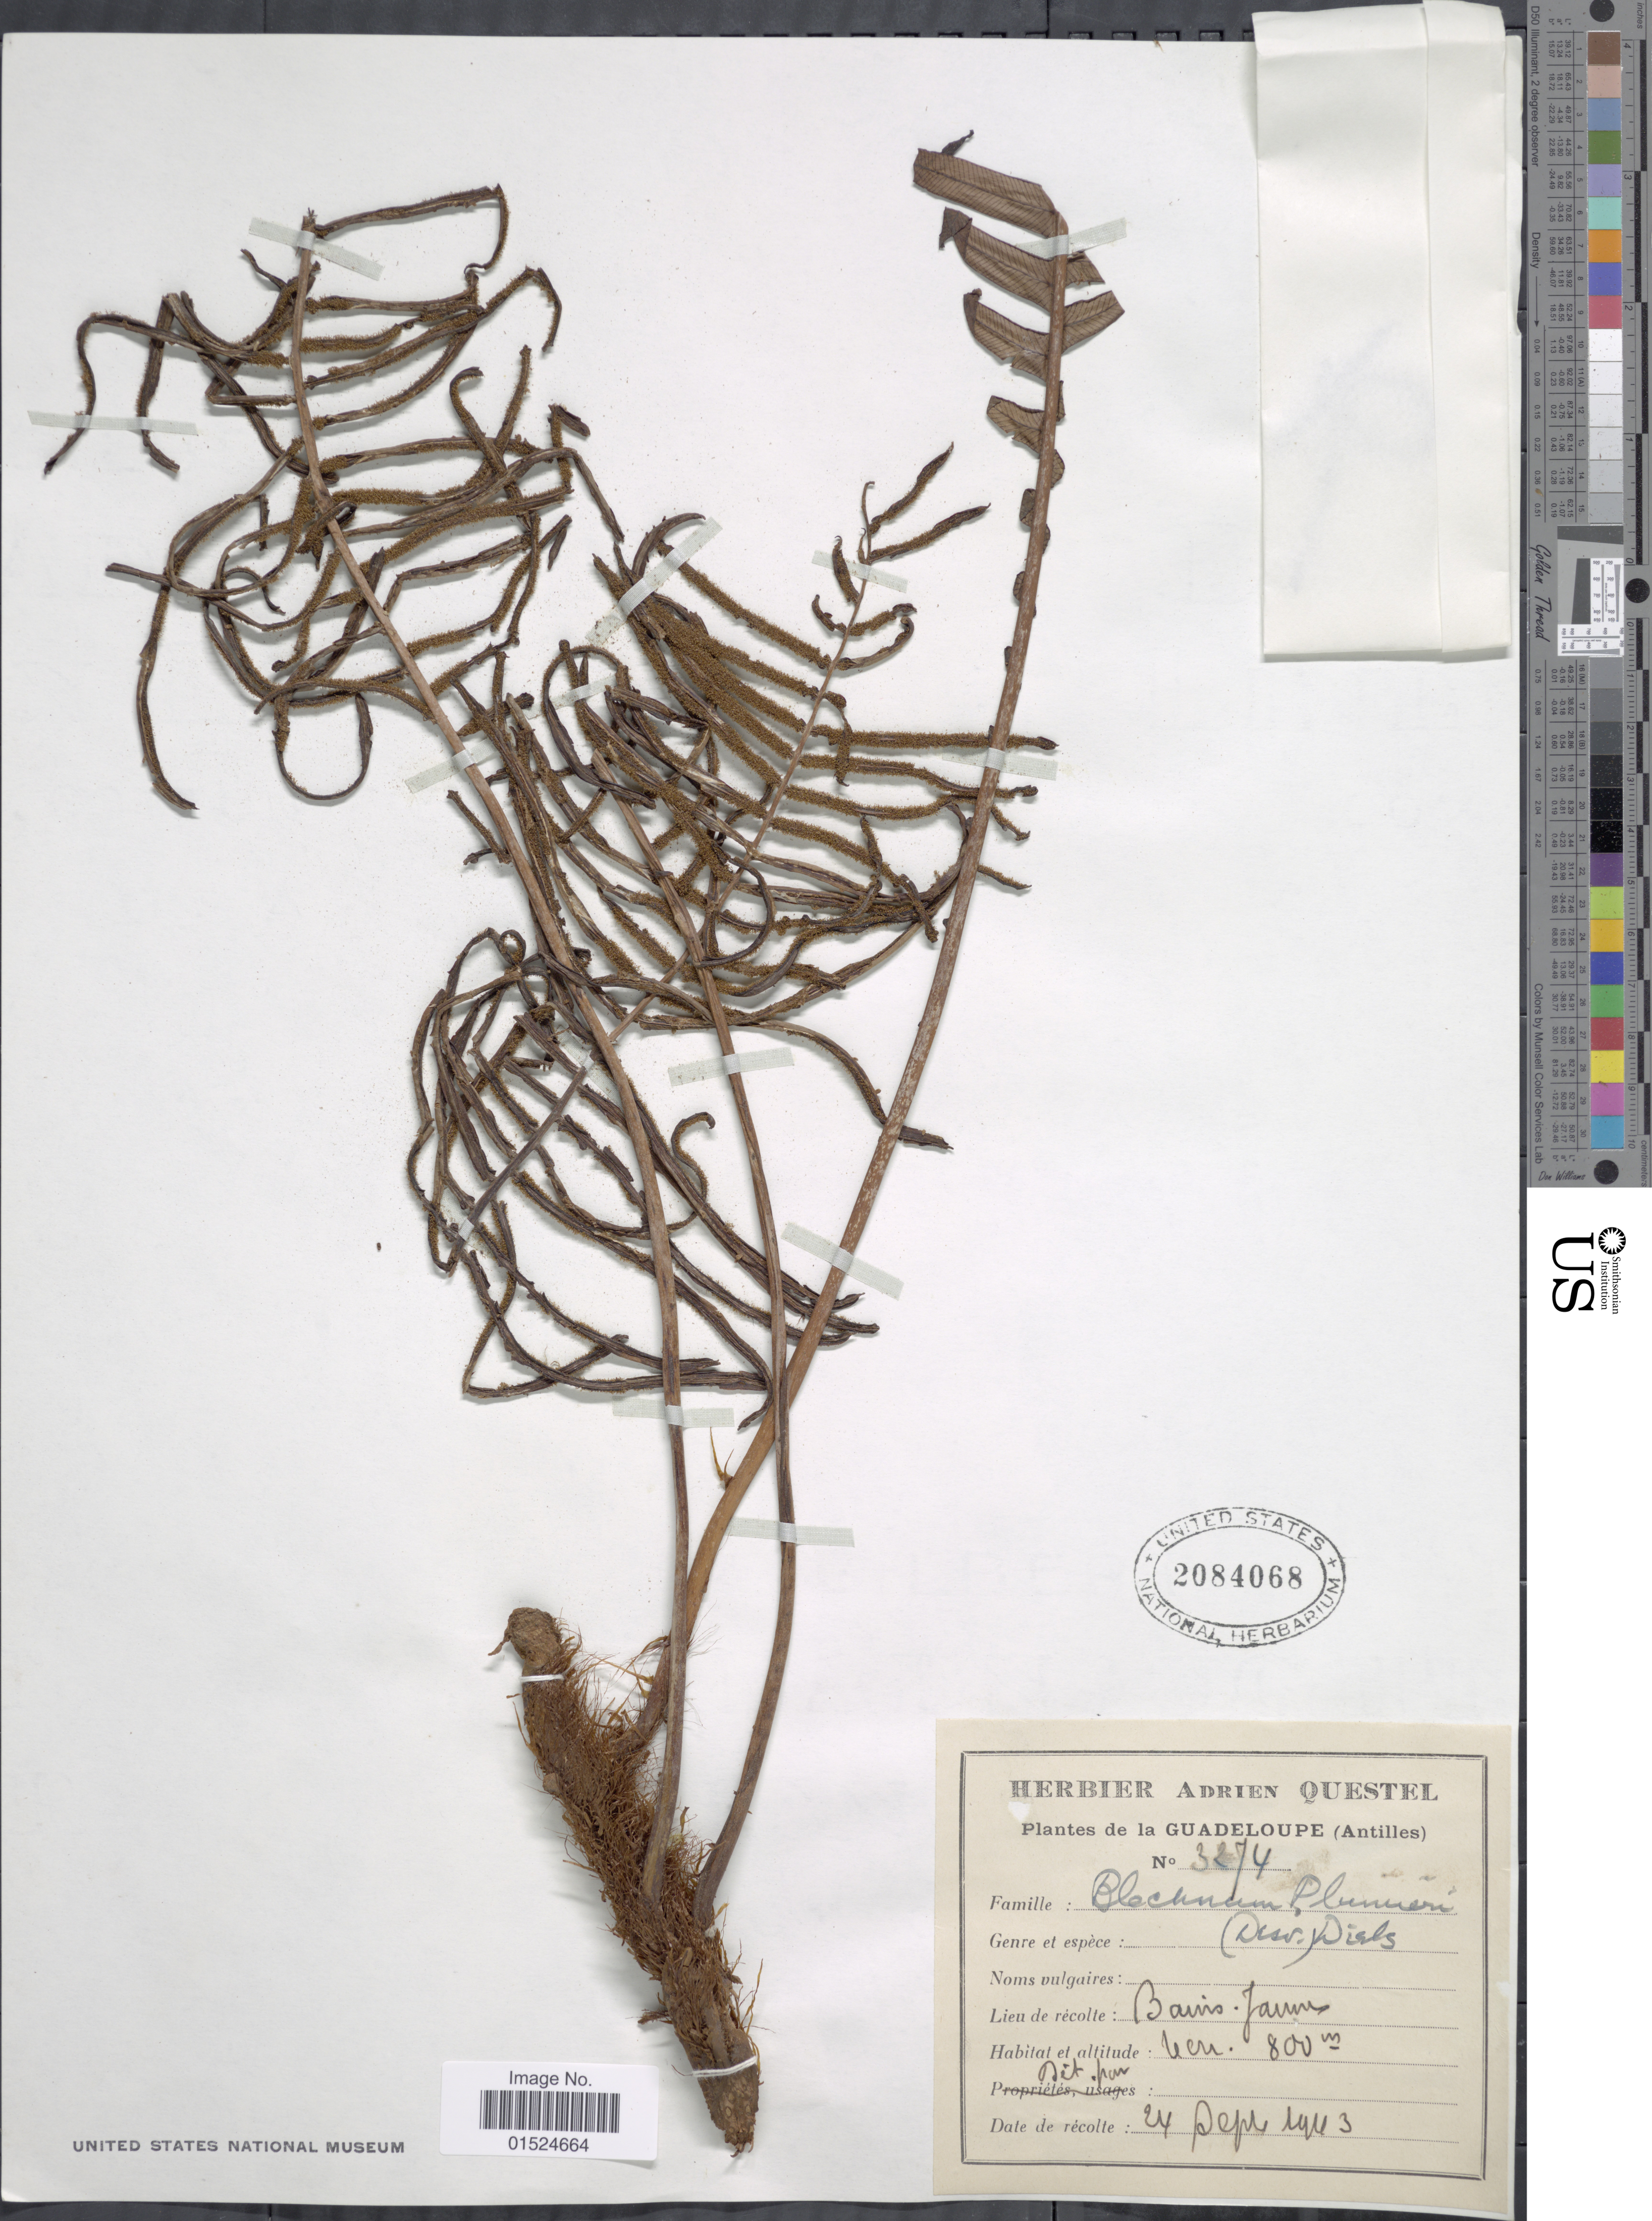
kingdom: Plantae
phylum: Tracheophyta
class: Polypodiopsida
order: Polypodiales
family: Blechnaceae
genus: Blechnum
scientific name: Blechnum binervatum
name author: (Poir.) C.V. Morton & Lellinger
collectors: ex herb. A. Questal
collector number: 3274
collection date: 1943-09-24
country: Guadeloupe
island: Leeward Is.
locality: Bains Jaunes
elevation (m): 800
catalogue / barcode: US 2084068